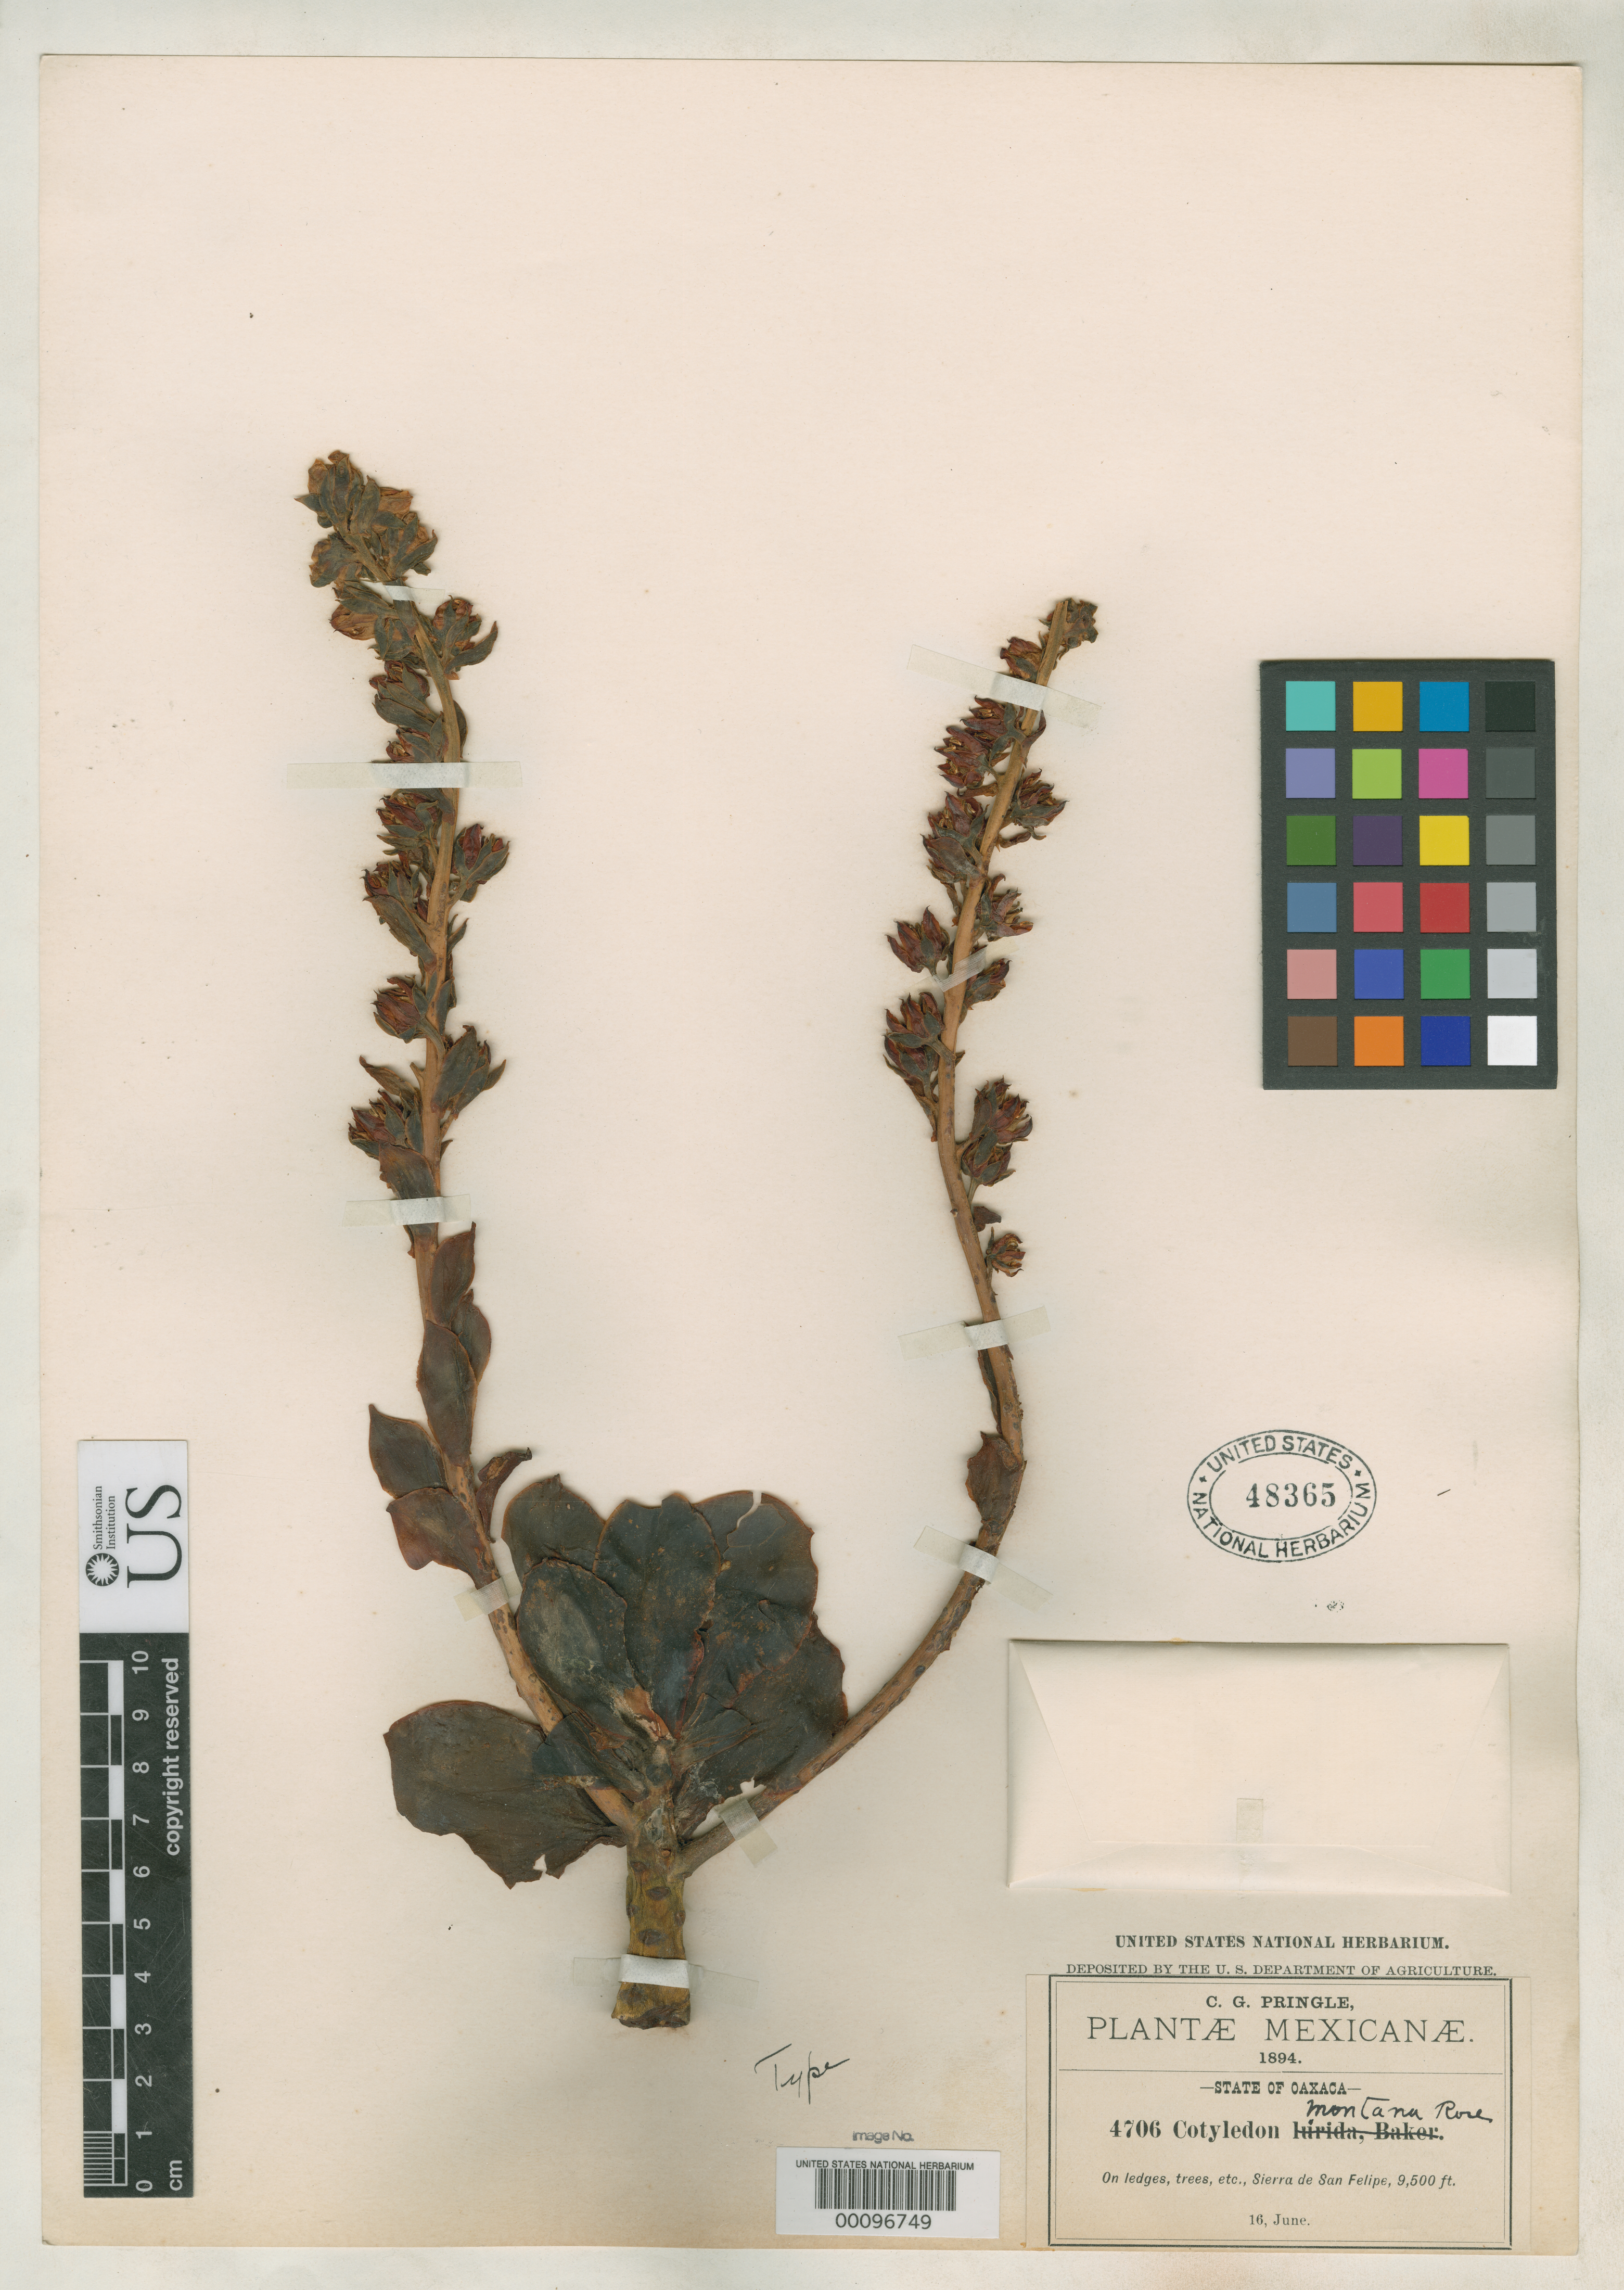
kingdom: Plantae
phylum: Tracheophyta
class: Magnoliopsida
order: Saxifragales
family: Crassulaceae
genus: Echeveria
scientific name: Echeveria montana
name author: Rose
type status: Holotype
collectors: C. G. Pringle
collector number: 4706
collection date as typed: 16 Jun 1894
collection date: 1894-06-16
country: Mexico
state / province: Oaxaca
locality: Sierra de San Felipe.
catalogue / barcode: US 48365